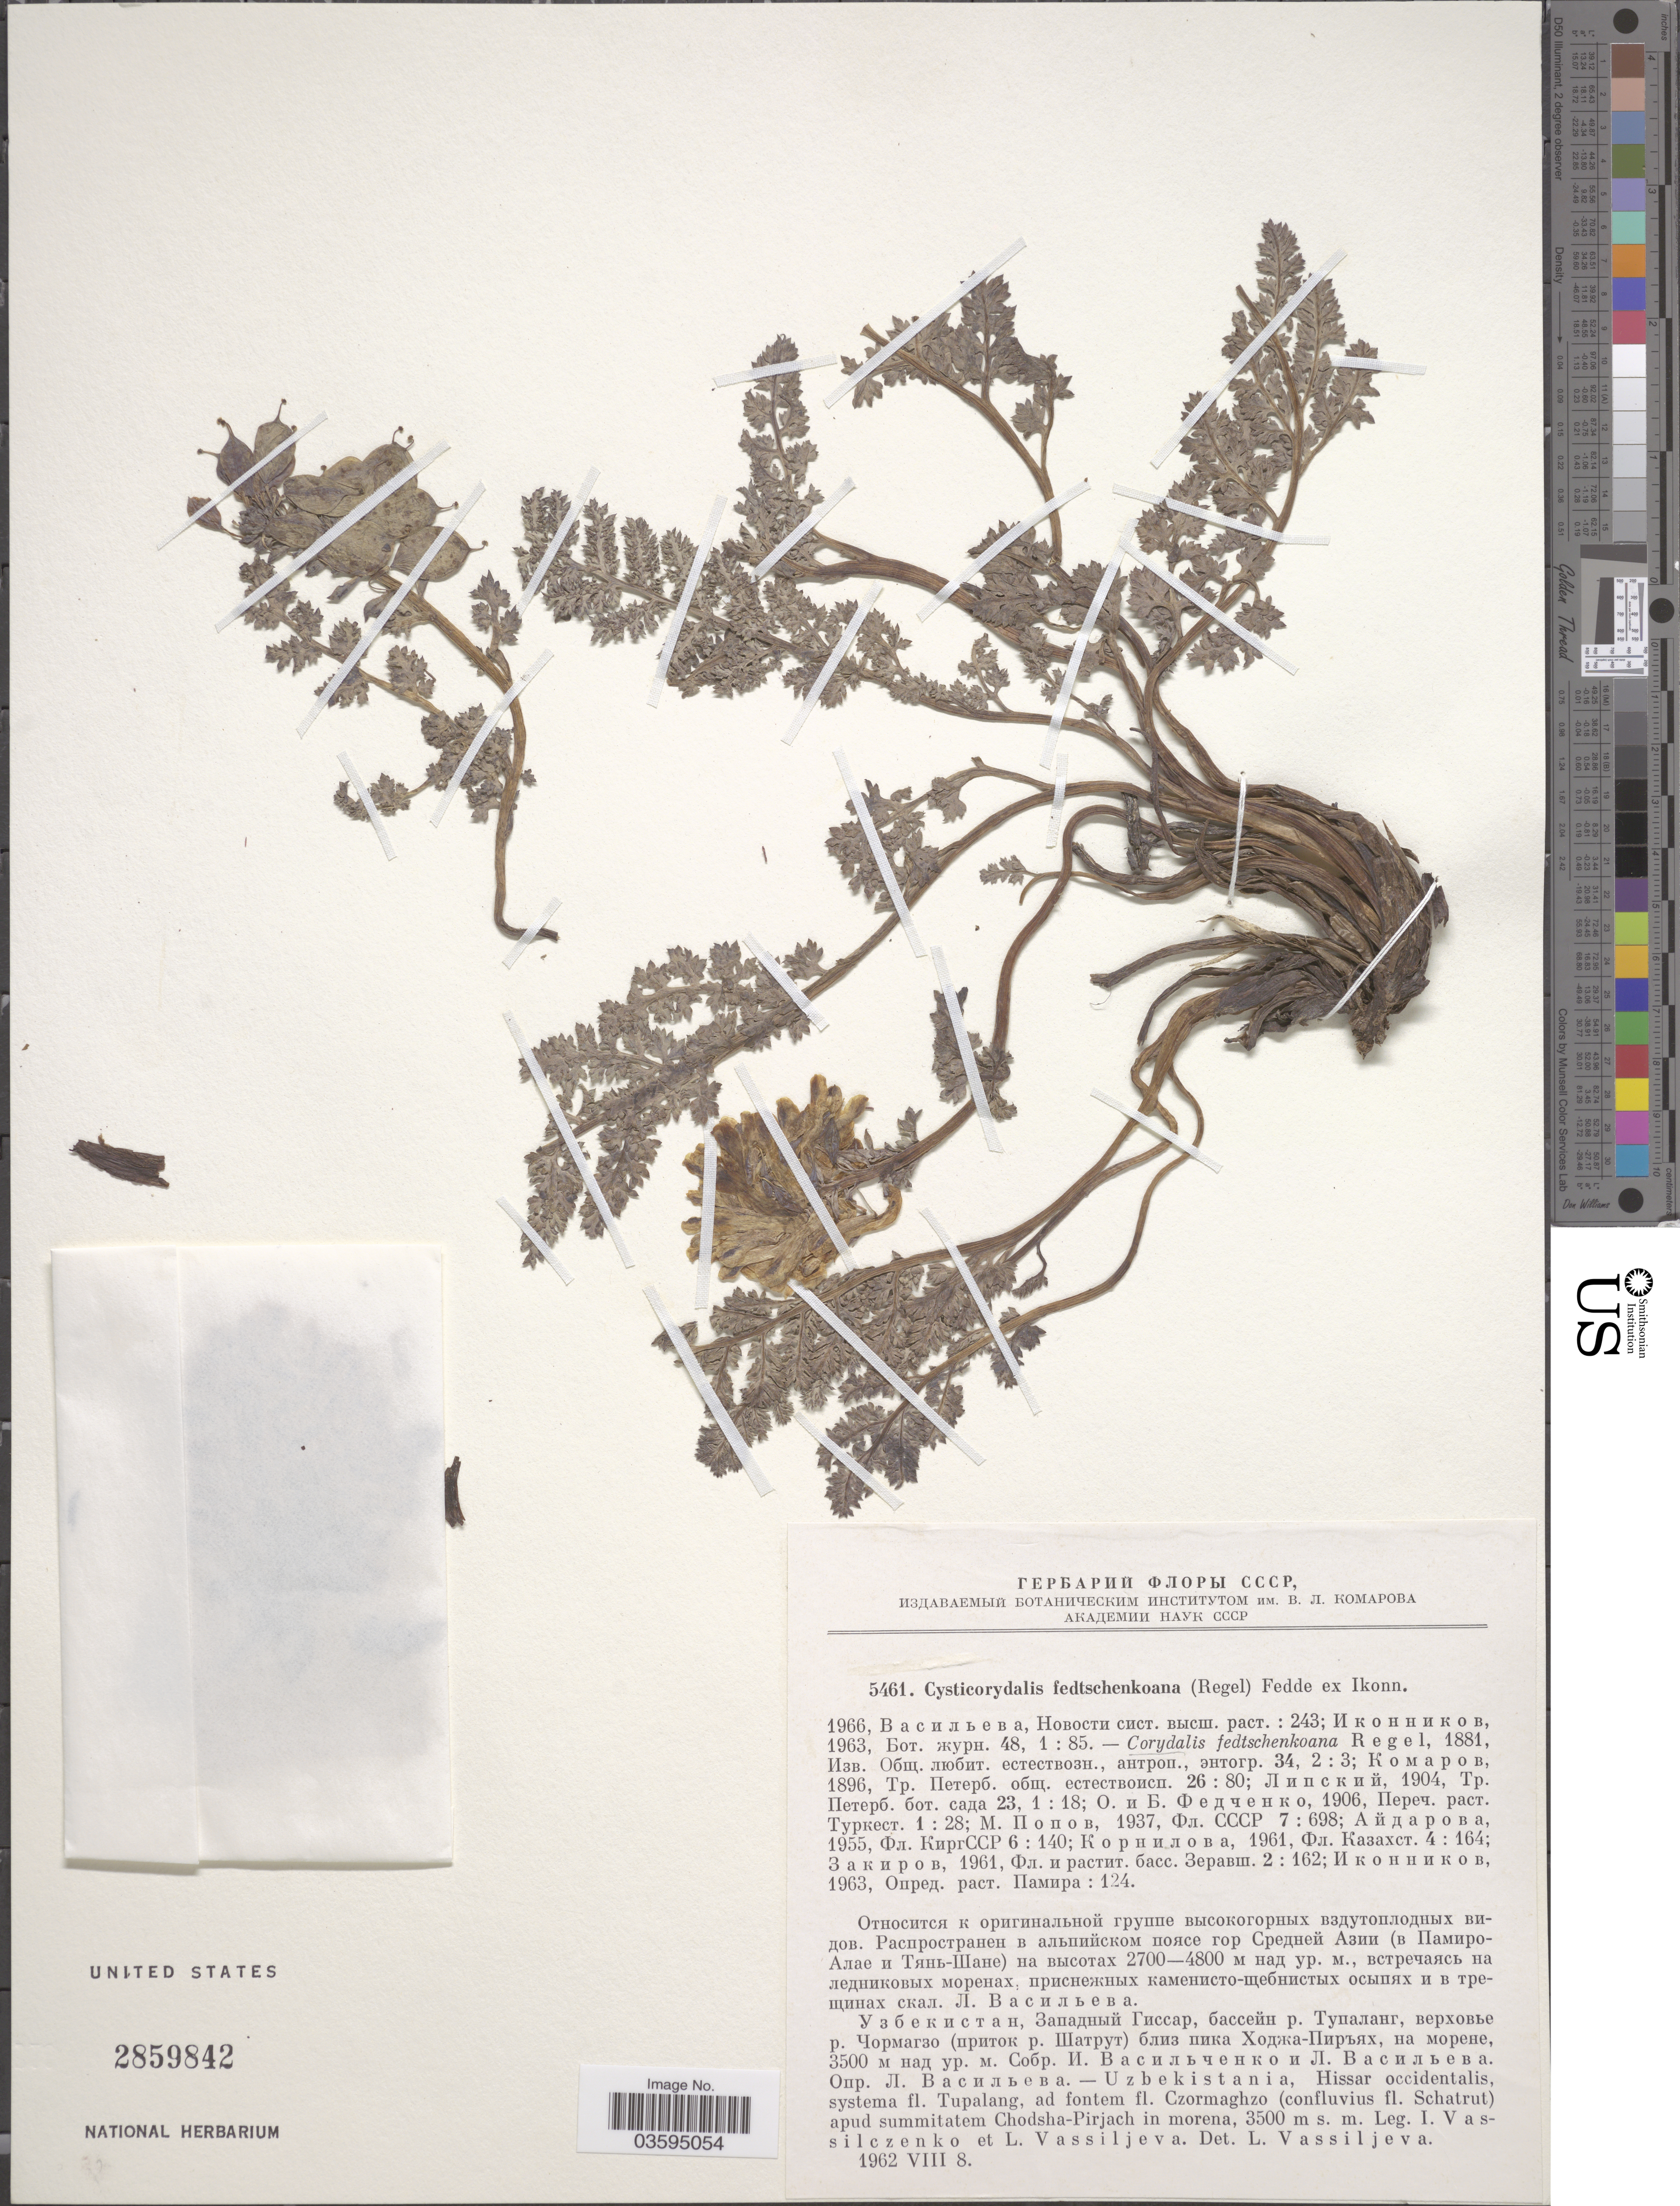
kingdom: Plantae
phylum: Tracheophyta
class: Magnoliopsida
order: Ranunculales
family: Papaveraceae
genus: Corydalis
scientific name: Corydalis fedtschenkoana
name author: Regel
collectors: I. T. Vassilczenko & L. Vassiljeva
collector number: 5461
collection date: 1962-08-08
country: Uzbekistan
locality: Hissar occidentalis, systema fl. Tupalang, ad fontem fl. Czormaghzo (confluvius fl. Schatrut) apud summitatem Chodsha-Pirjach in morena.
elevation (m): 3500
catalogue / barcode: US 2859842